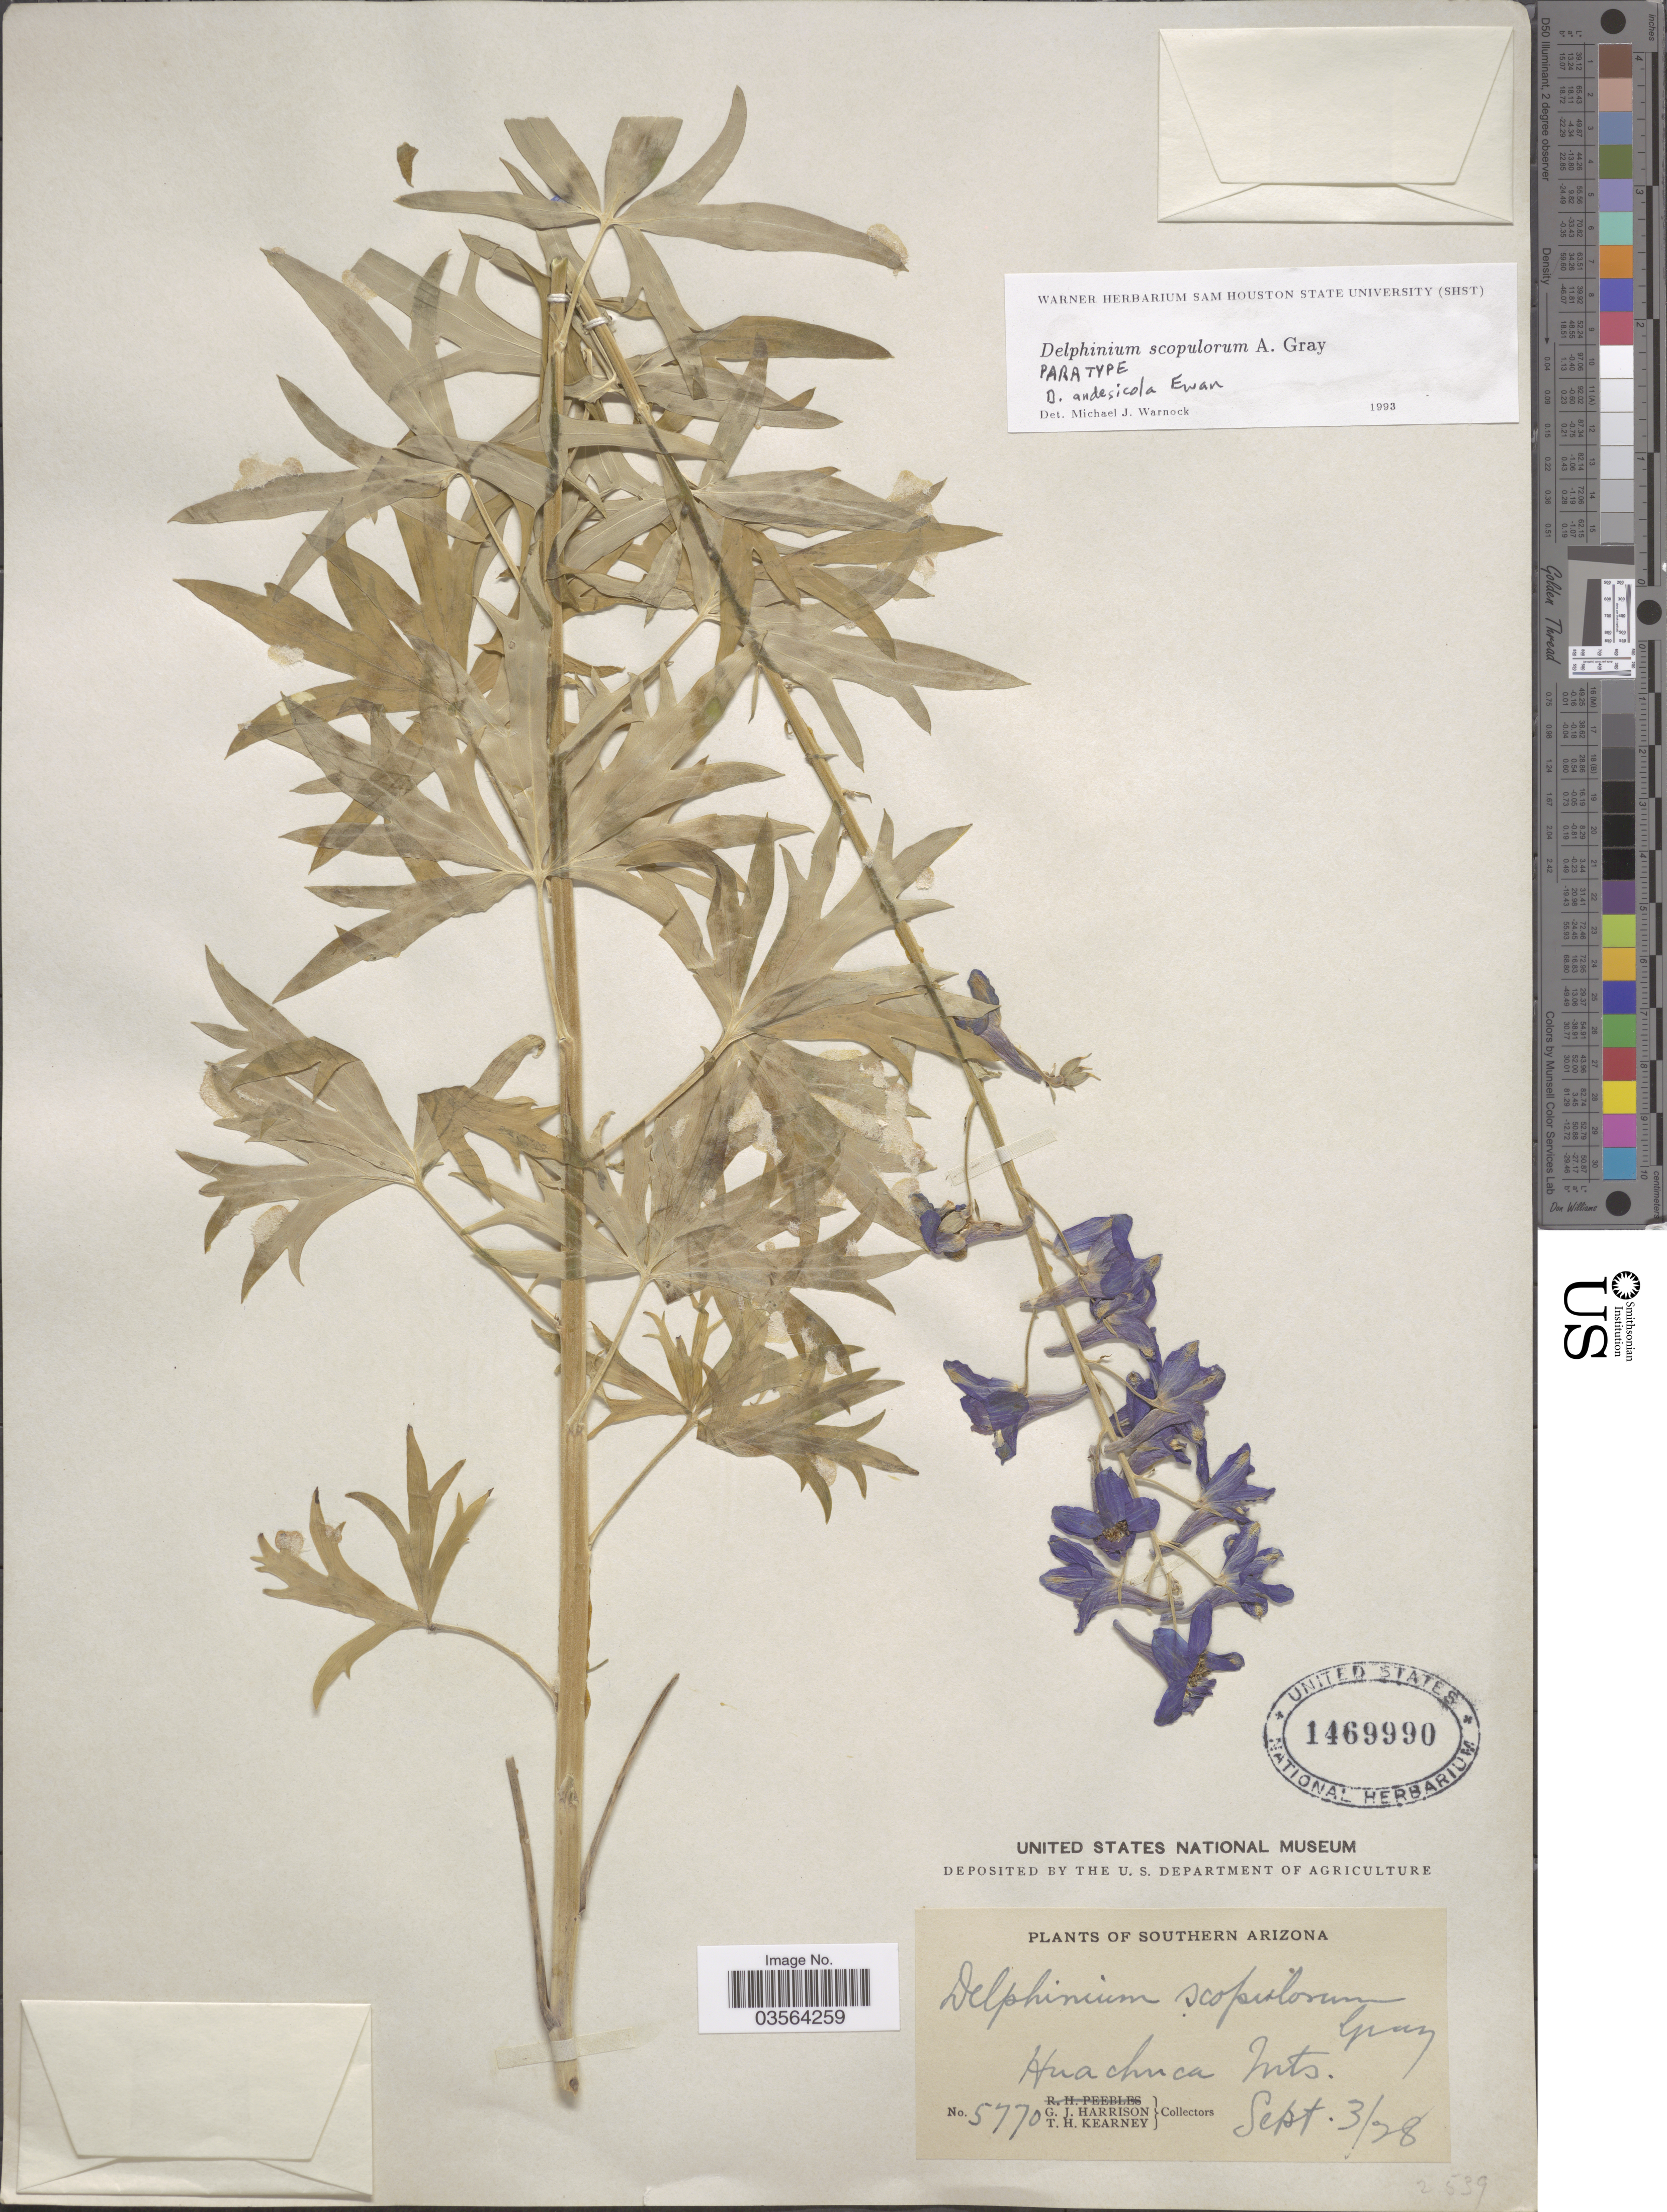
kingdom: Plantae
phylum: Tracheophyta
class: Magnoliopsida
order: Ranunculales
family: Ranunculaceae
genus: Delphinium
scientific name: Delphinium scopulorum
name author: A. Gray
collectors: G. J. Harrison & T. H. Kearney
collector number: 5770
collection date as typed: Transcribed d/m/y: 3/9/28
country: United States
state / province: Arizona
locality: Southern Arizona. Huachuca Mts.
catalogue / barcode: US 1469990